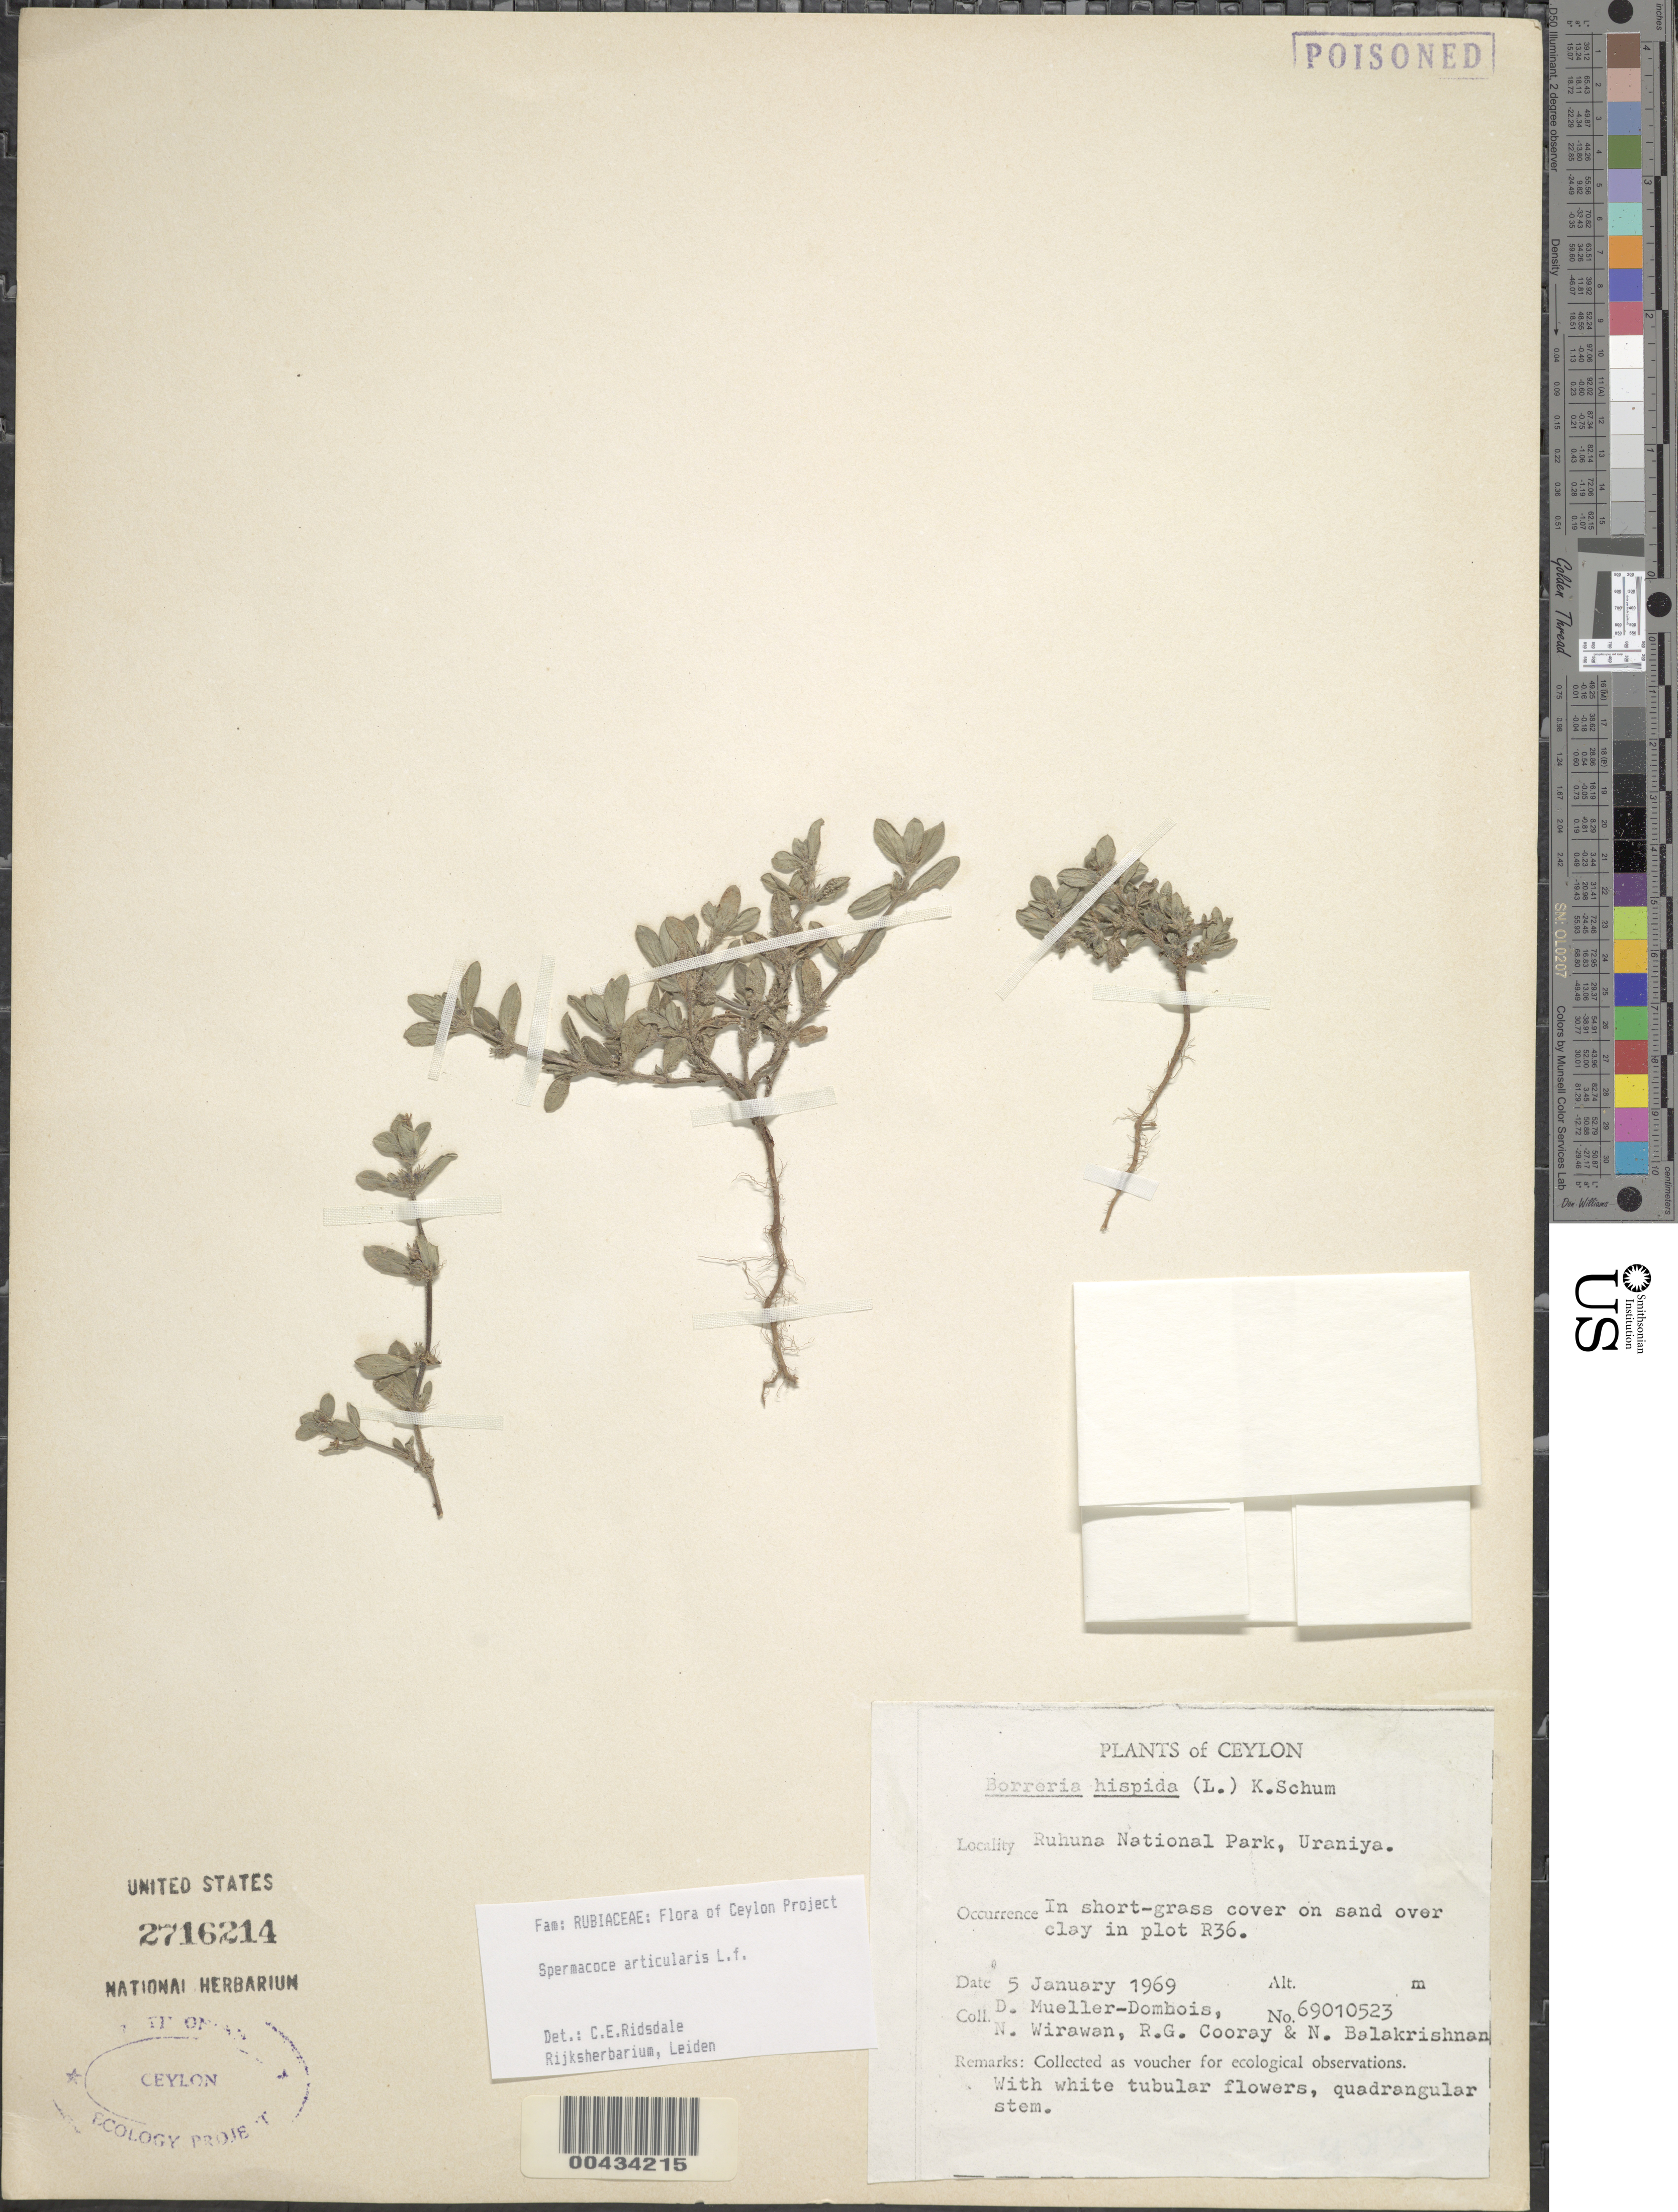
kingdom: Plantae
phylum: Tracheophyta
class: Magnoliopsida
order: Gentianales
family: Rubiaceae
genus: Spermacoce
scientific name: Spermacoce articularis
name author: L. f.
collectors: D. Mueller-Dombois, N. Wirawan, R. Cooray & N. Balakrishnan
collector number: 69010523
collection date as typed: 05 Jan 1969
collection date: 1969-01-05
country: Sri Lanka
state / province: Southern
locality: Ruhuna Natl Park, Uraniya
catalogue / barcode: US 2716214